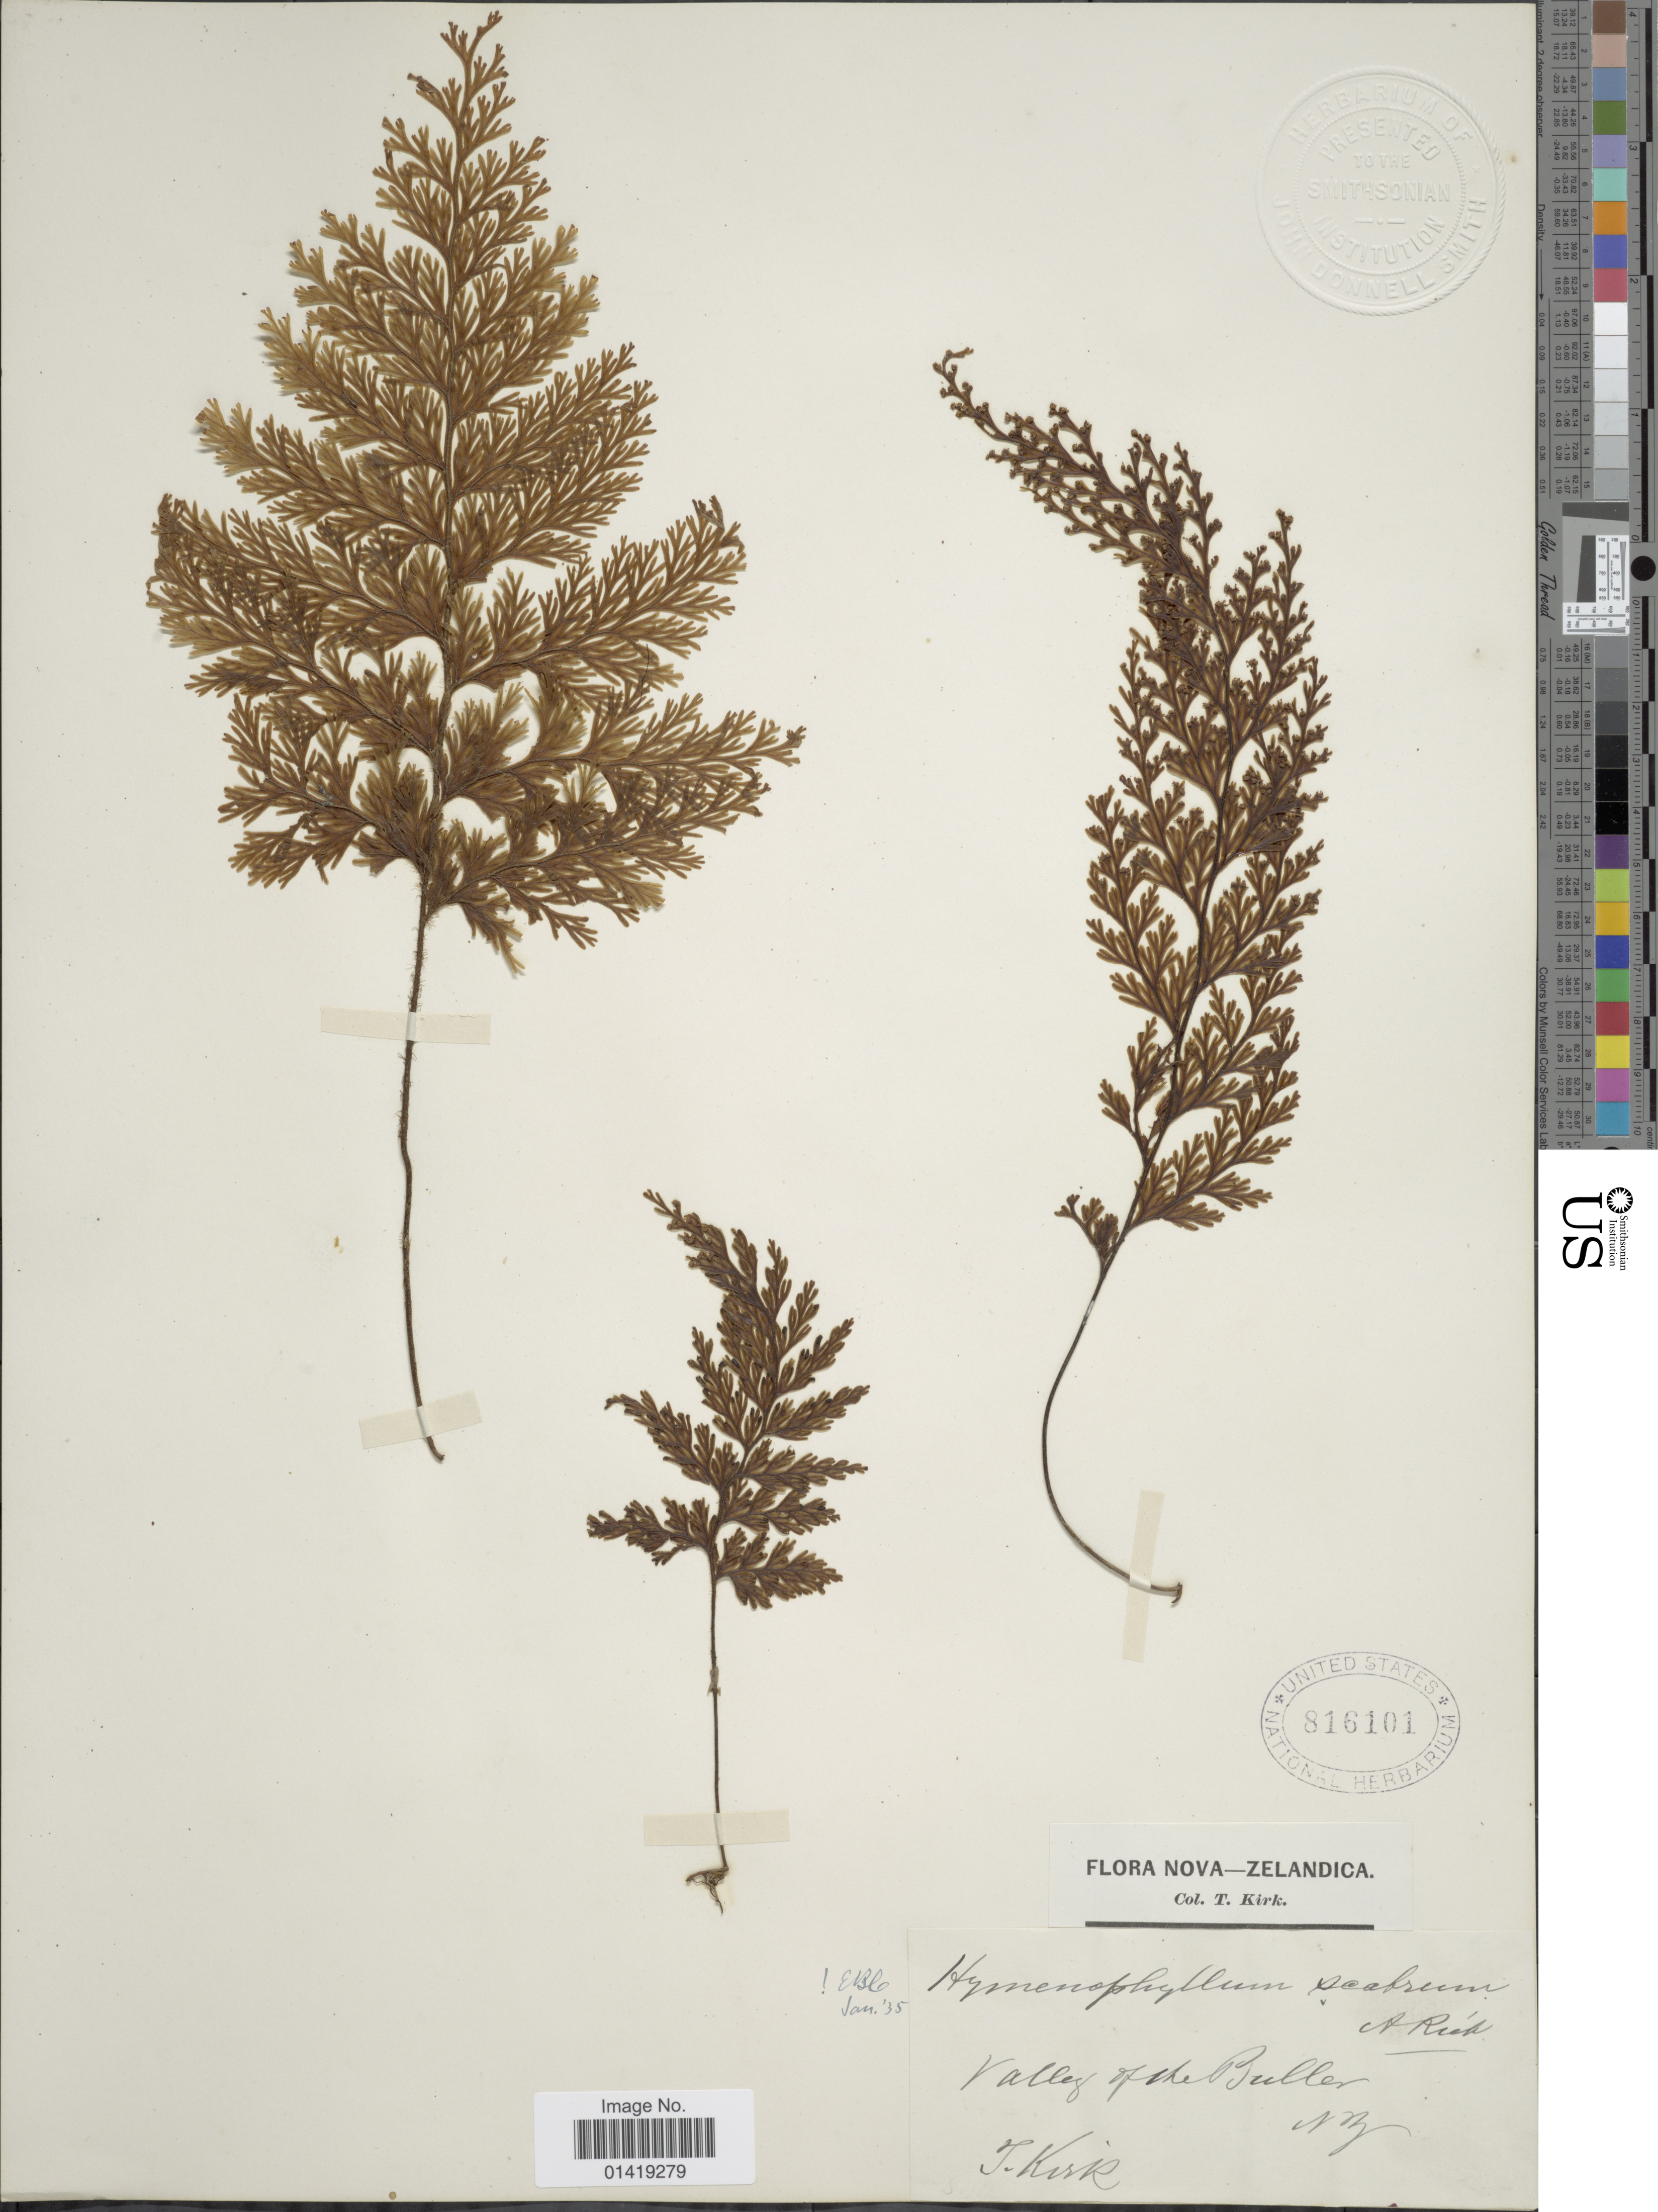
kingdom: Plantae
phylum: Tracheophyta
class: Polypodiopsida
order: Hymenophyllales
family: Hymenophyllaceae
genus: Hymenophyllum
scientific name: Hymenophyllum scabrum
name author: A. Rich.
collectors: T. Kirk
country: New Zealand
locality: Valley of the Buller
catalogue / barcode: US 816101